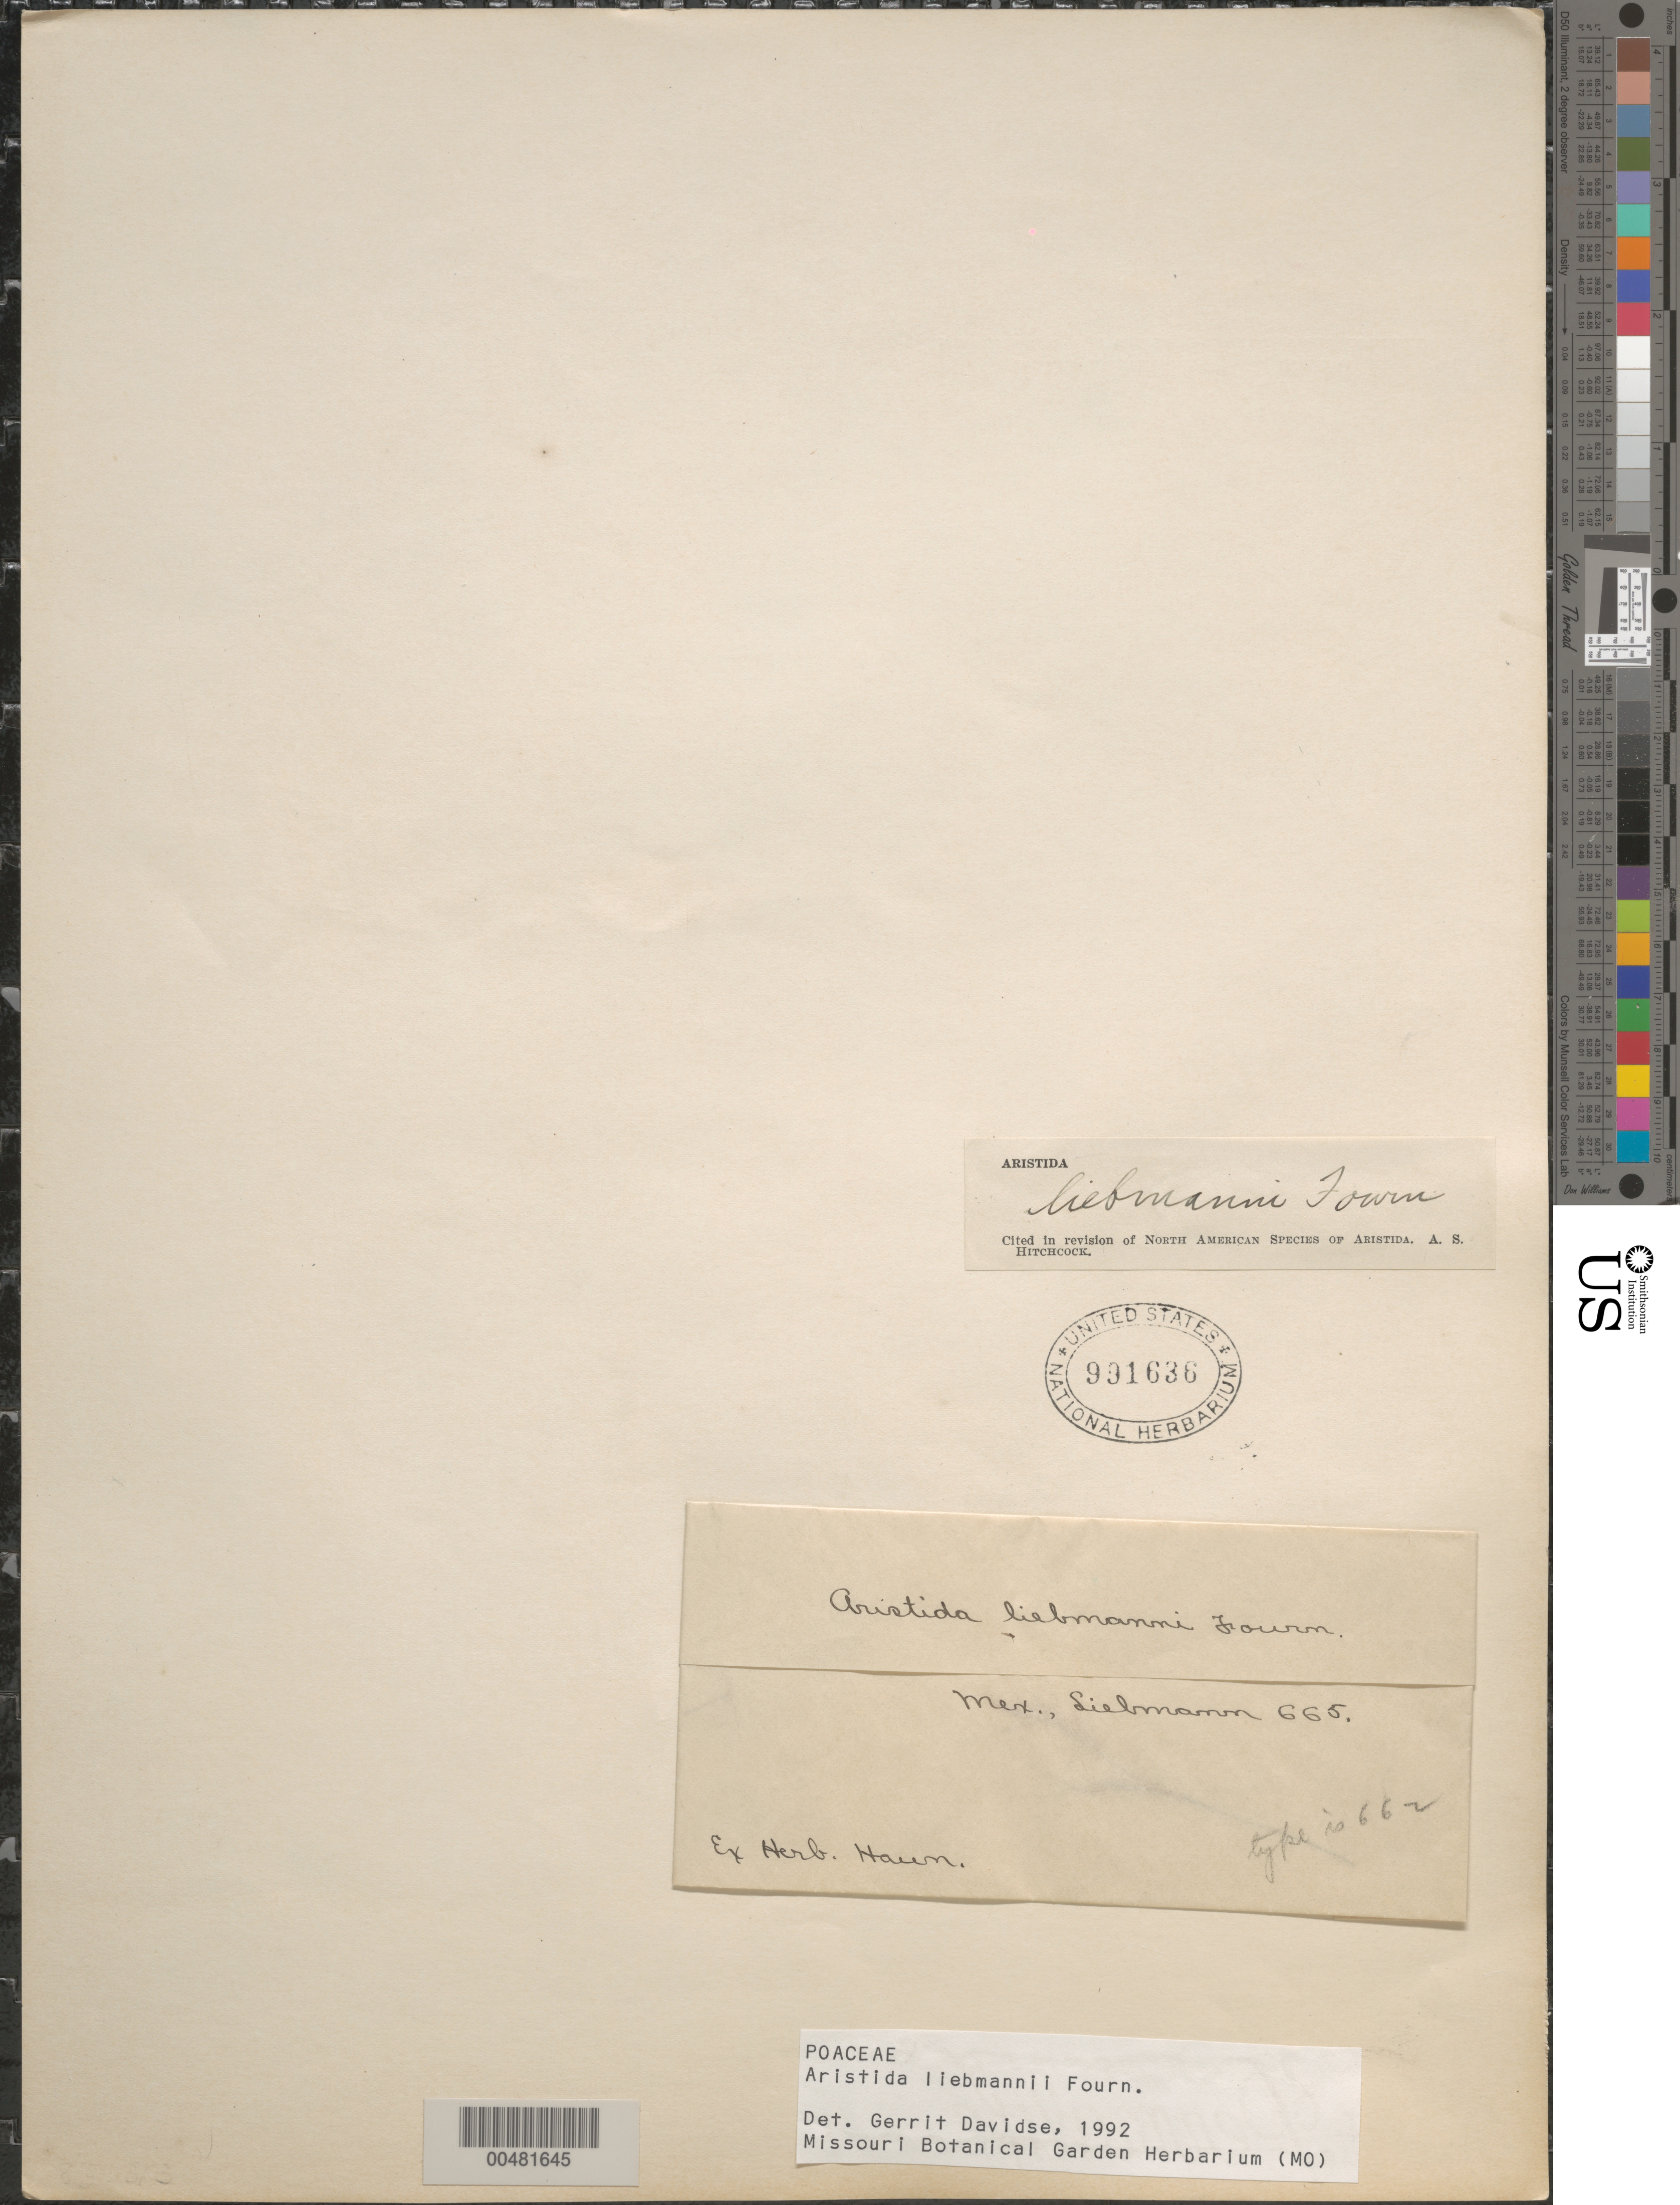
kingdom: Plantae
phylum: Tracheophyta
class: Liliopsida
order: Poales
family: Poaceae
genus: Aristida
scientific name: Aristida liebmannii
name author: E. Fourn.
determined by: Davidse, Gerrit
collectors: F. M. Liebmann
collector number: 665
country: Mexico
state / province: Jalisco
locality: San Ramon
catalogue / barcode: US 991636